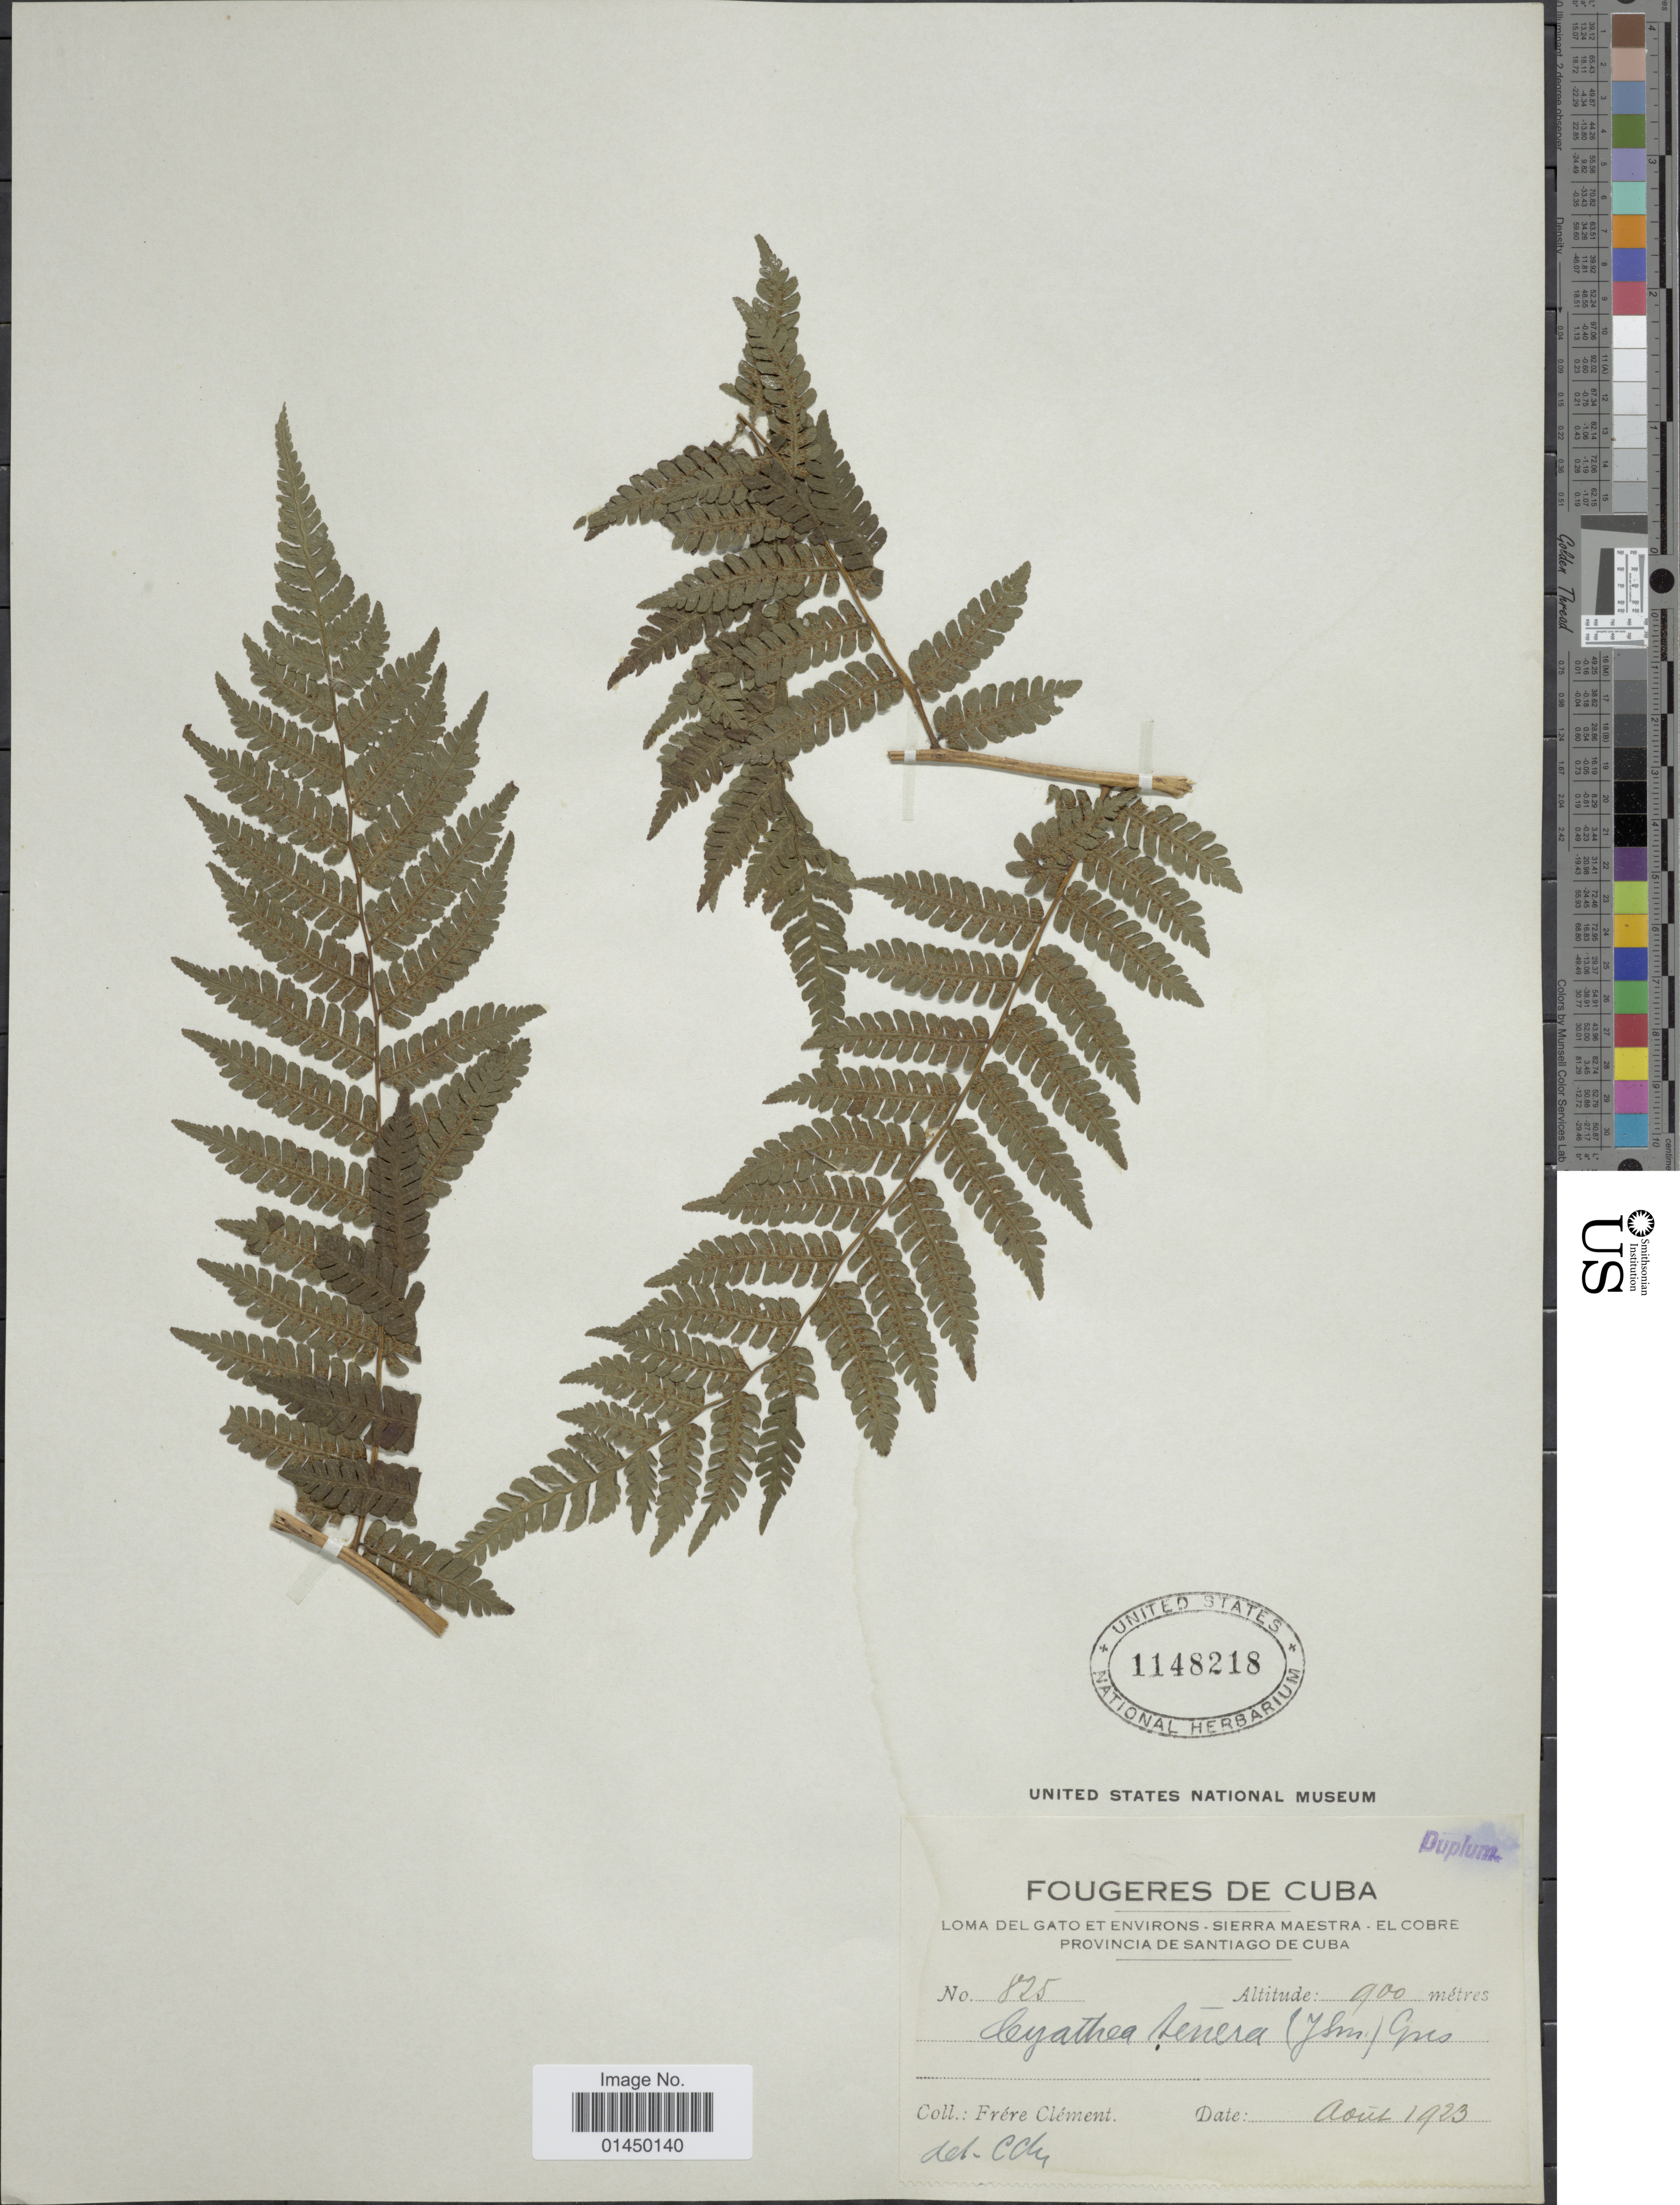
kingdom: Plantae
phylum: Tracheophyta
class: Polypodiopsida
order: Cyatheales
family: Cyatheaceae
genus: Cyathea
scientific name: Cyathea furfuracea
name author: Christ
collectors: B. Clement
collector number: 825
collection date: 1923-08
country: Cuba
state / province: Santiago de Cuba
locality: Loma del Gato et environs, Sierra Maestra, El Cobre, Provincia de Santiago de Cuba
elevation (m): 900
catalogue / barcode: US 1148218